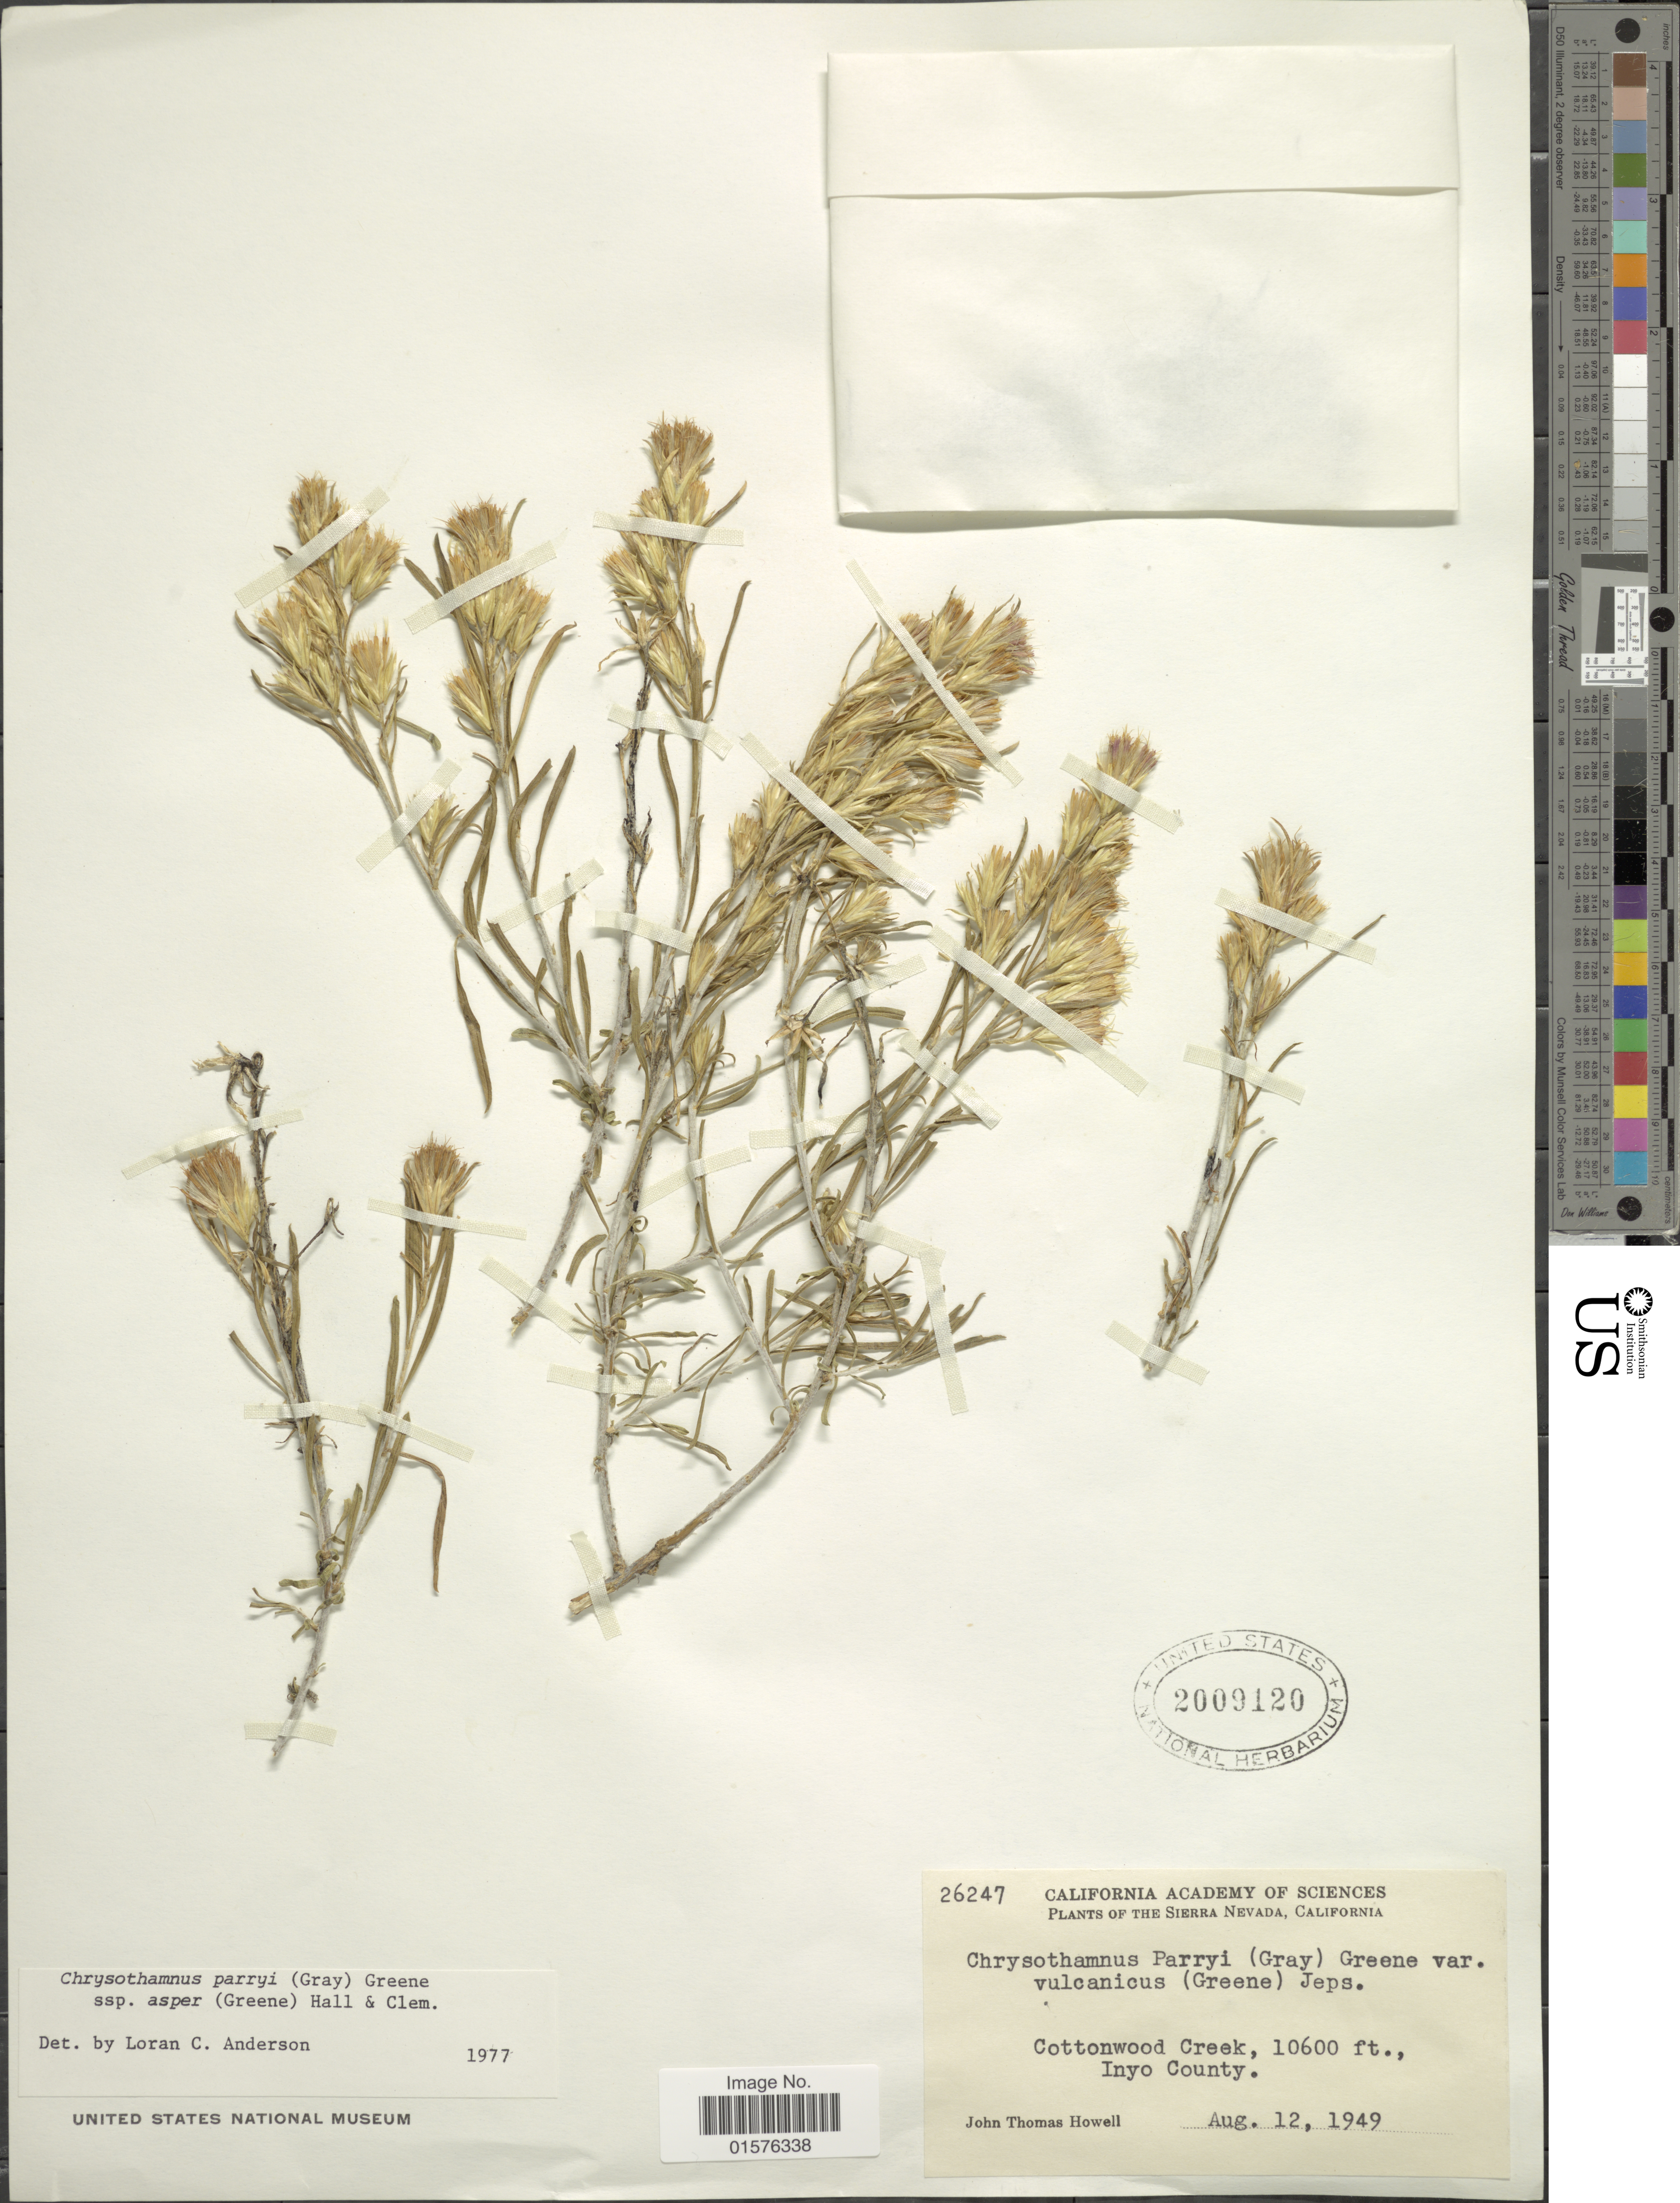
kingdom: Plantae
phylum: Tracheophyta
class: Magnoliopsida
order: Asterales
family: Asteraceae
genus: Ericameria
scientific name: Ericameria parryi var. aspera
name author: (S.W. Greene) G.L. Nesom & G.I. Baird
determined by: Urbatsch, Lowell E., Curator (LSU), Louisiana State University (UNITED STATES)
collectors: J. T. Howell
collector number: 26247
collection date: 1949-08-12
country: United States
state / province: California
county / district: Inyo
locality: The sierrea, Nevada, california, Cottonwood Creek, Inyo County.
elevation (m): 3231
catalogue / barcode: US 2009120